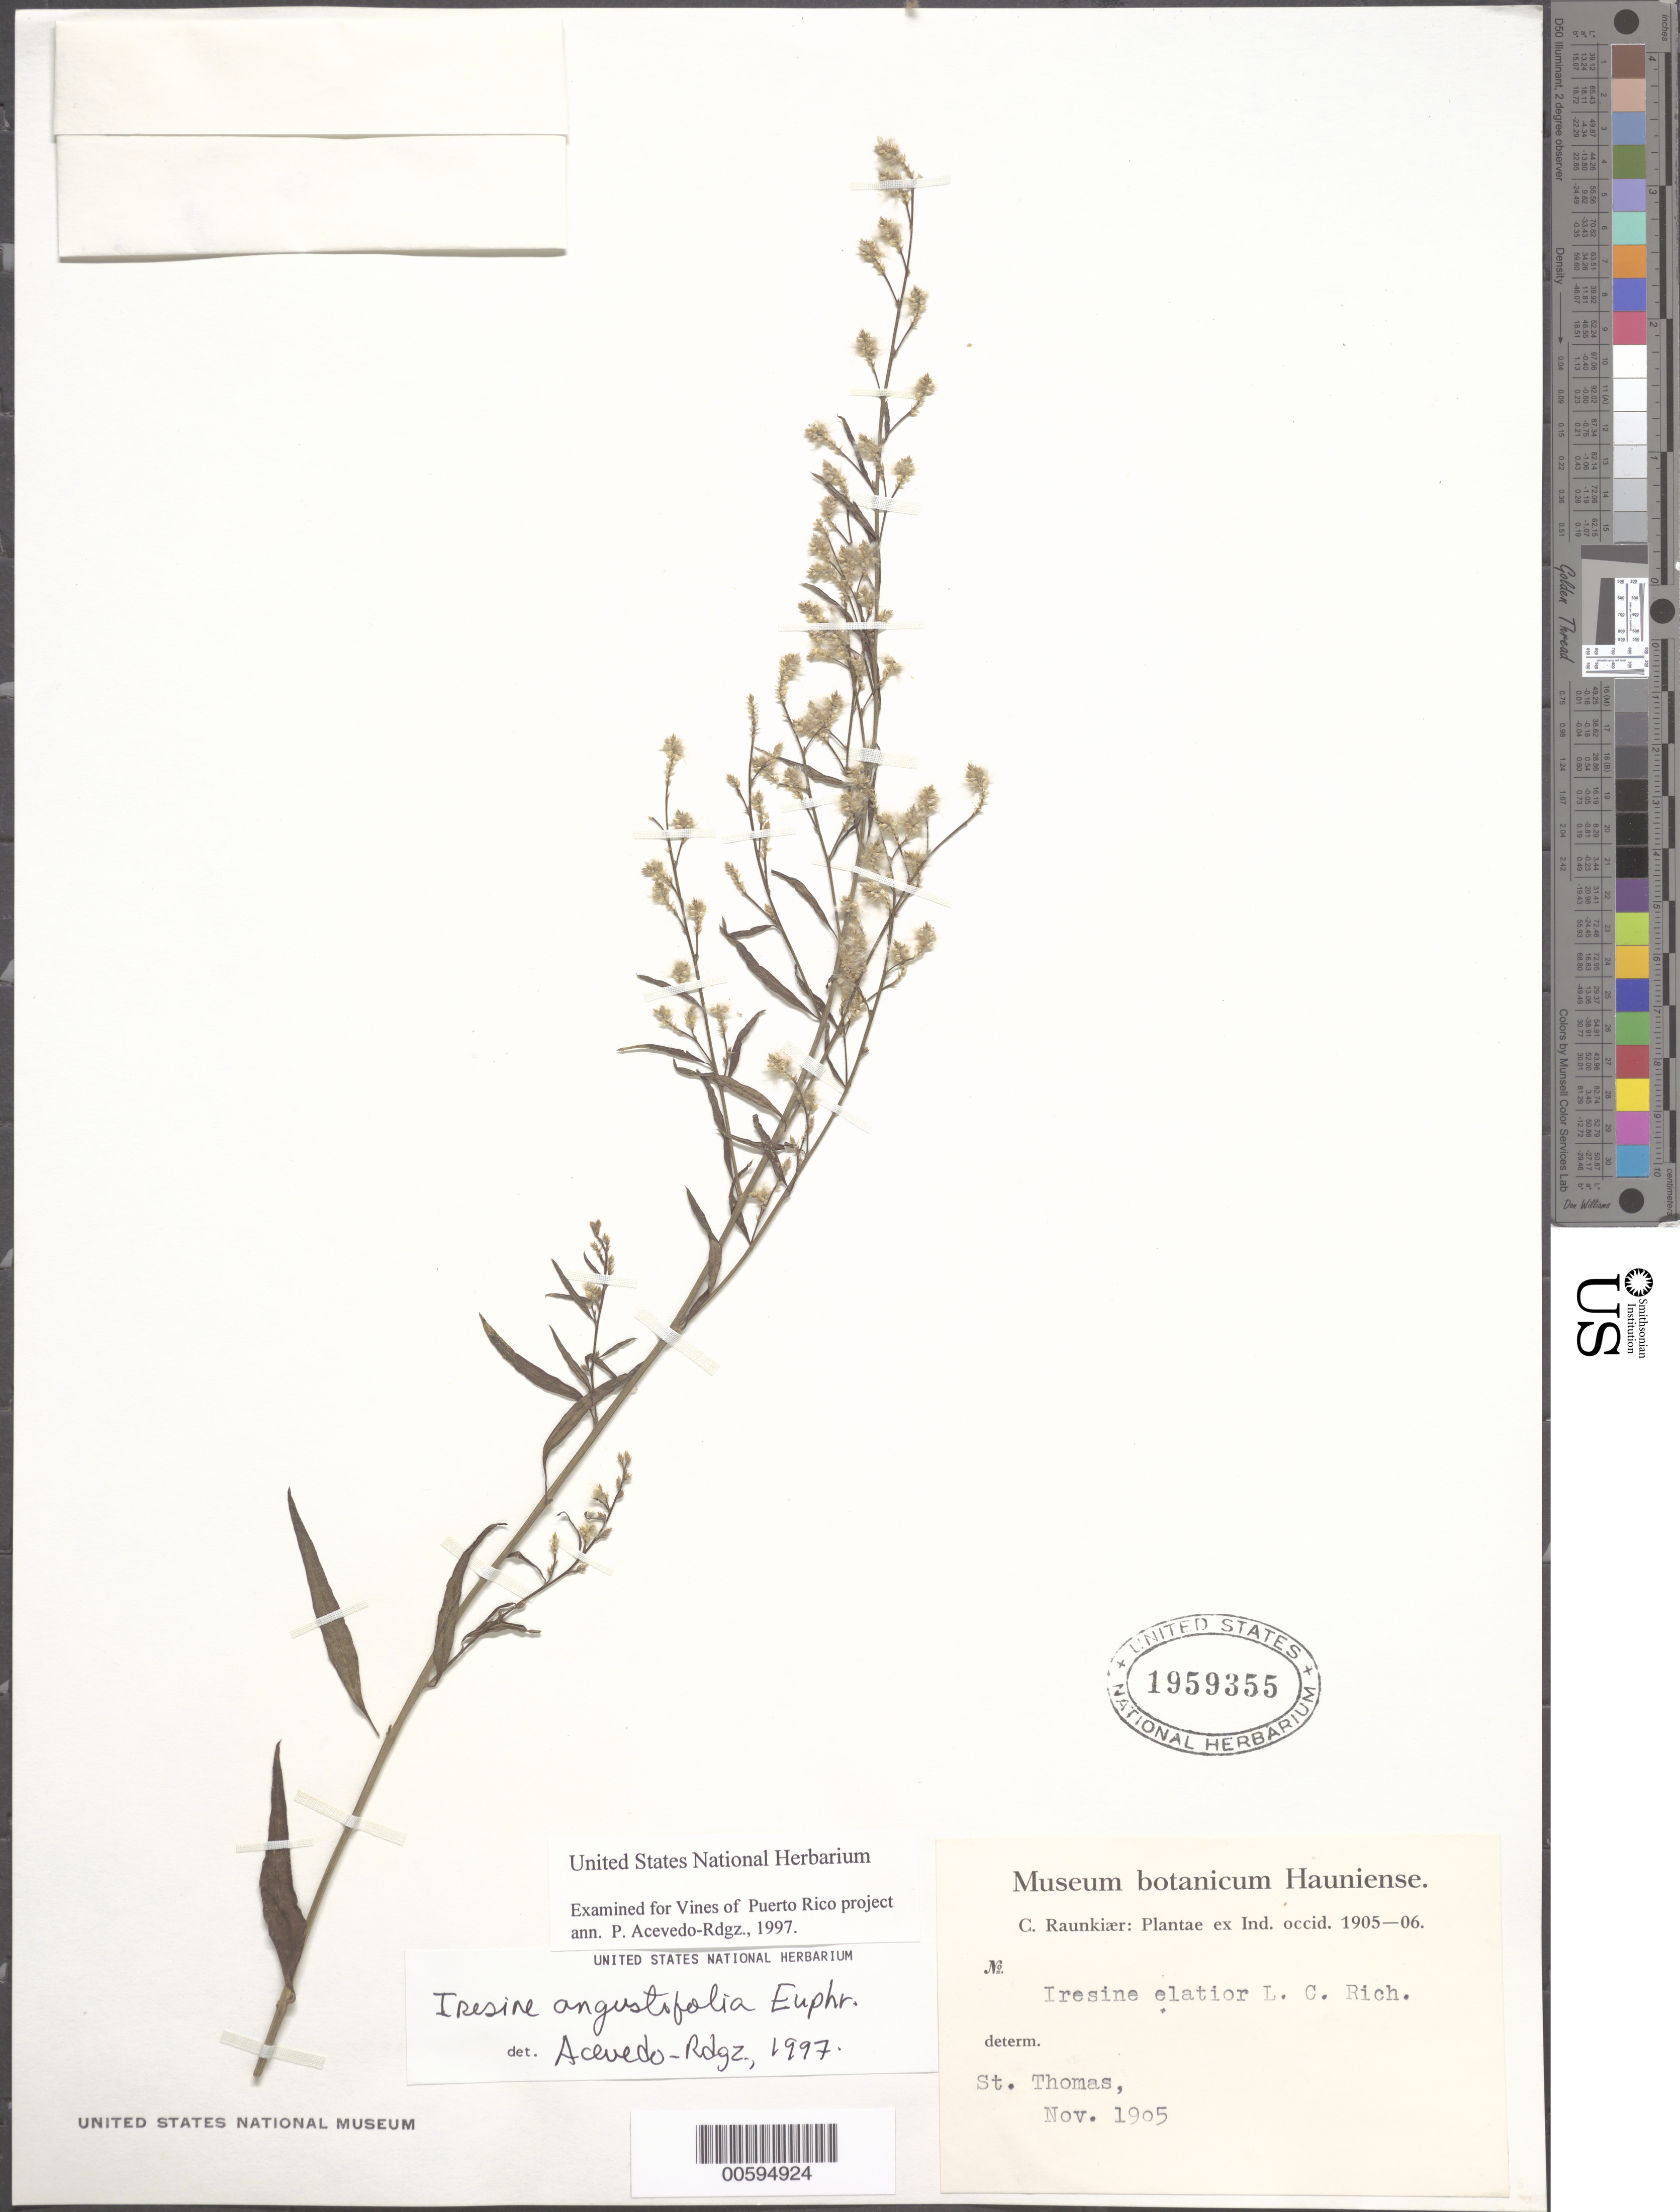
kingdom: Plantae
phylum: Tracheophyta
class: Magnoliopsida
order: Caryophyllales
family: Amaranthaceae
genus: Iresine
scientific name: Iresine angustifolia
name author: Euphrasén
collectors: C. C. Raunkiaer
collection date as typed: Nov 1905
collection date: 1905-11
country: U.S. Virgin Islands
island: St. Thomas Island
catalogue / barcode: US 1959355